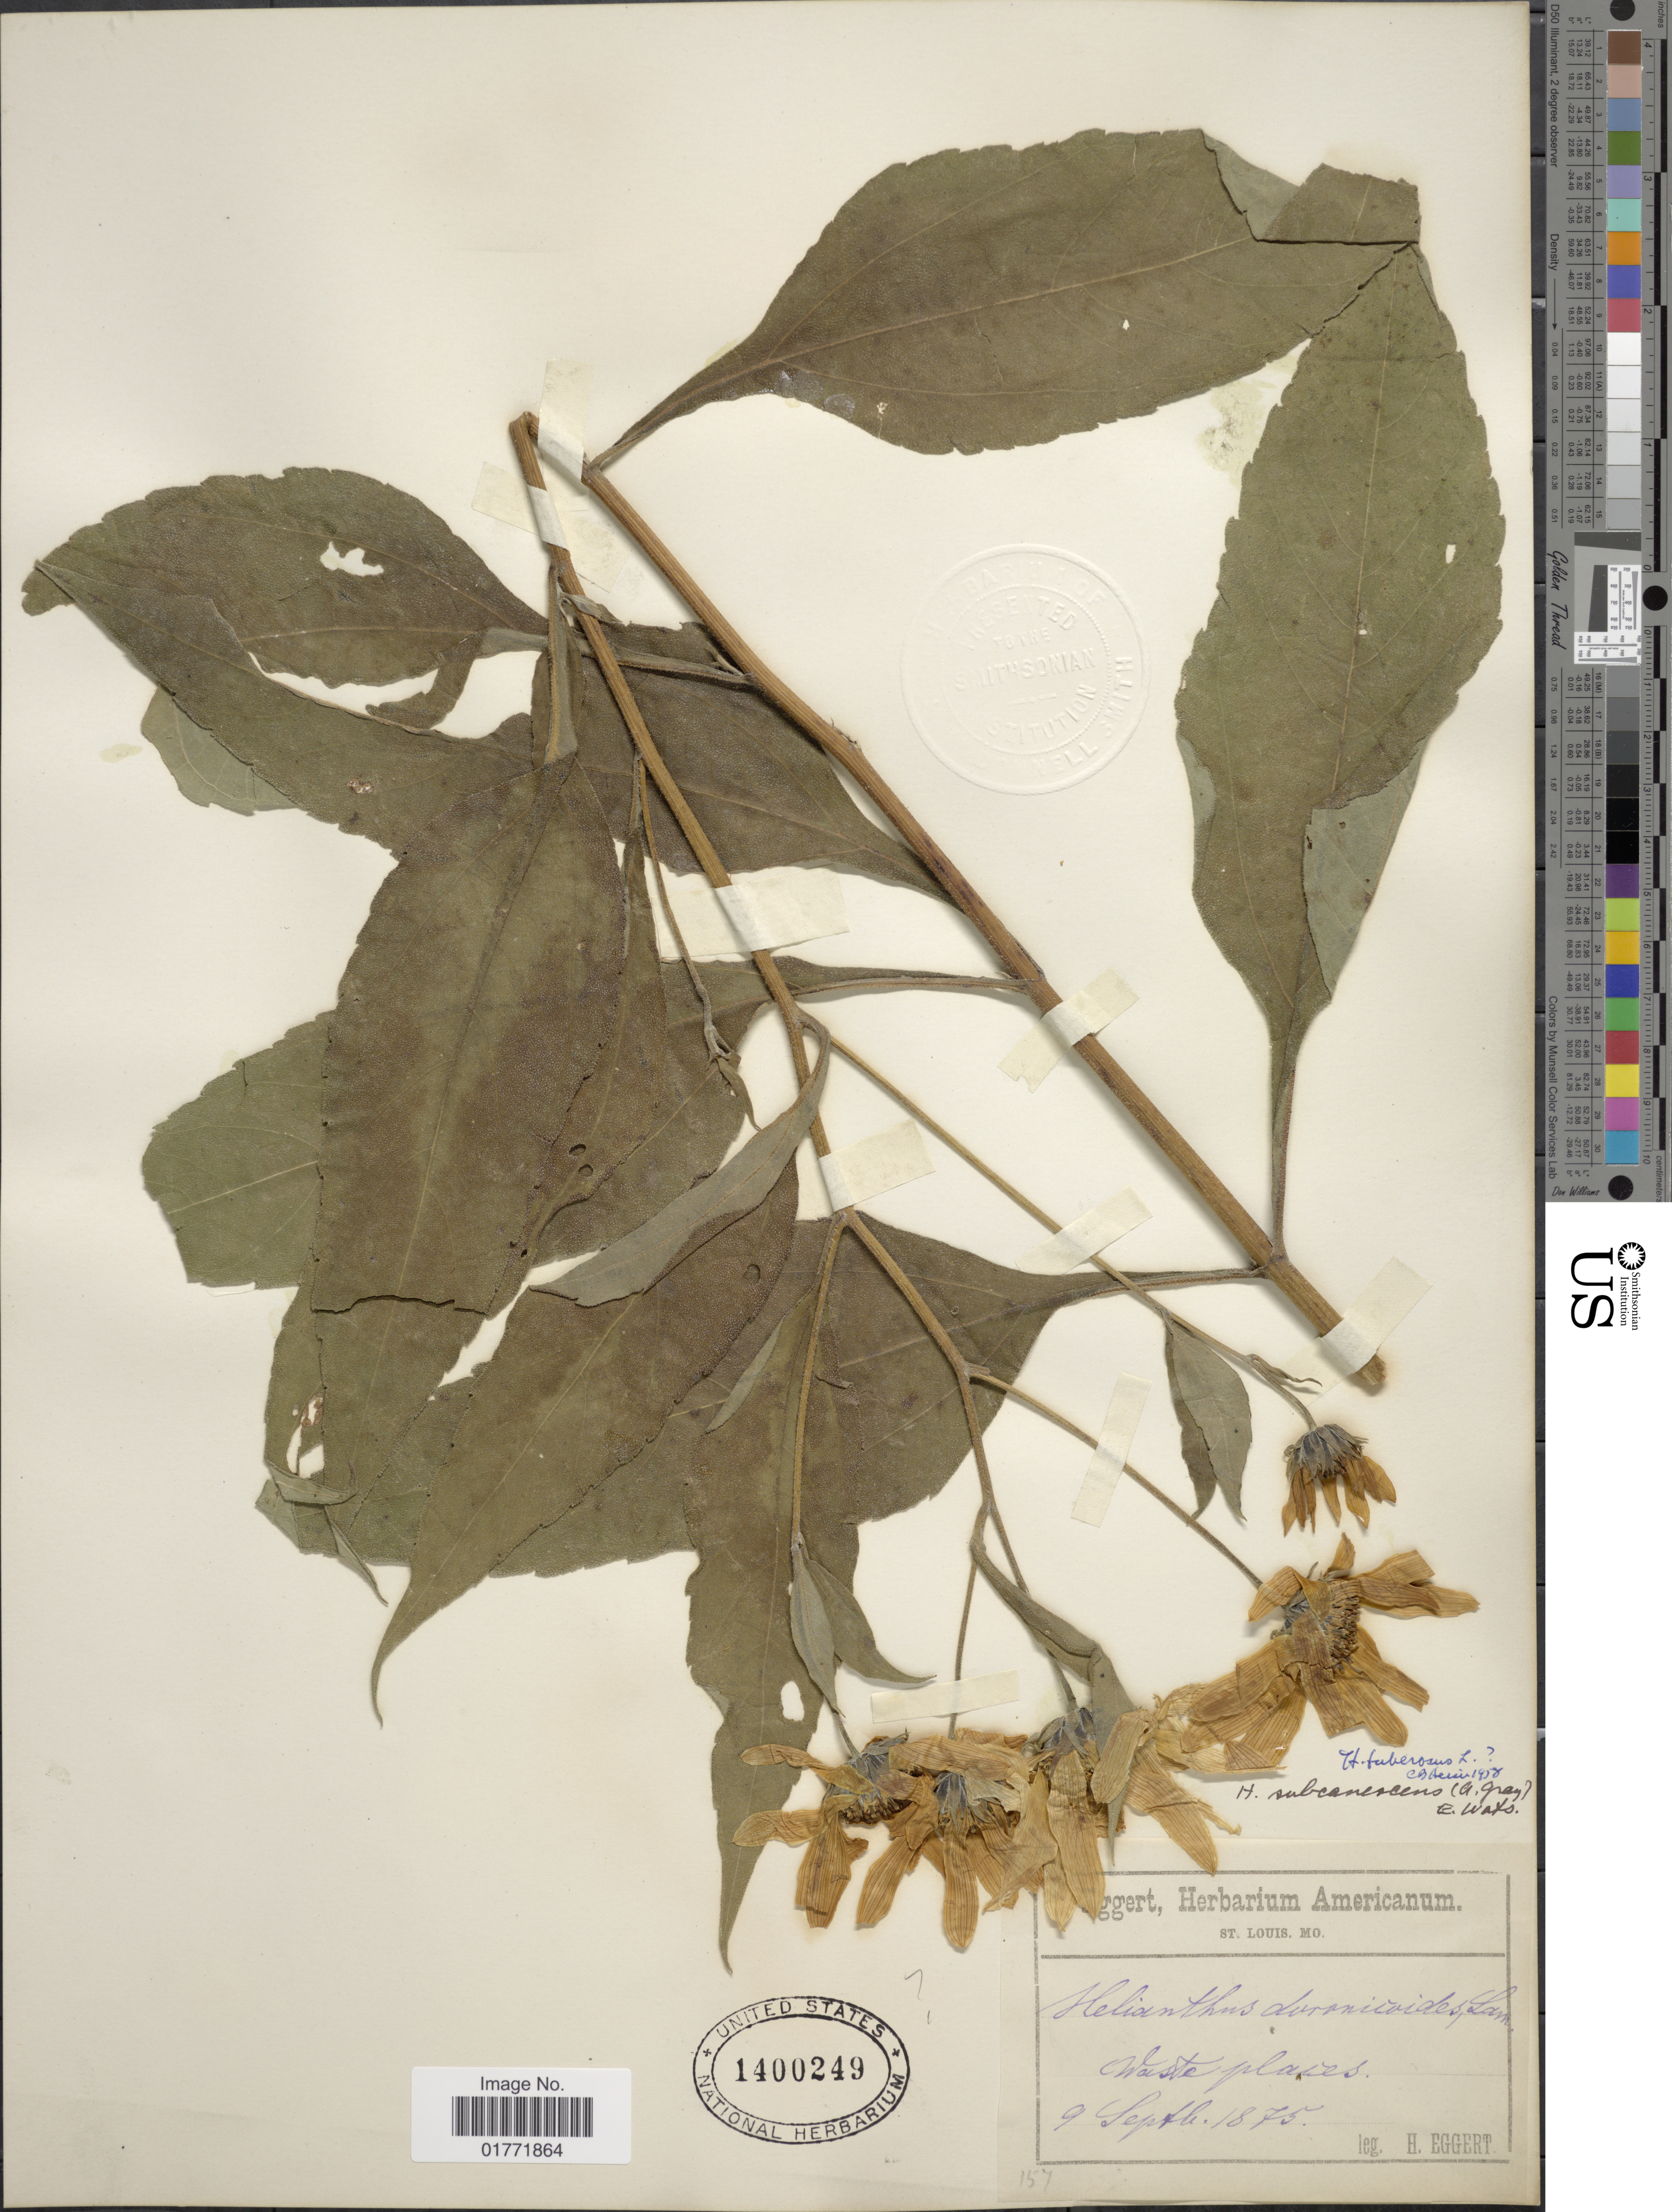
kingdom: Plantae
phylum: Tracheophyta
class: Magnoliopsida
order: Asterales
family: Asteraceae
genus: Helianthus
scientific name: Helianthus subcanescens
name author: (A. Gray) E. Watson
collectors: H. Eggert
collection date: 1875-09-09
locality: Waste places.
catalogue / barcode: US 1400249